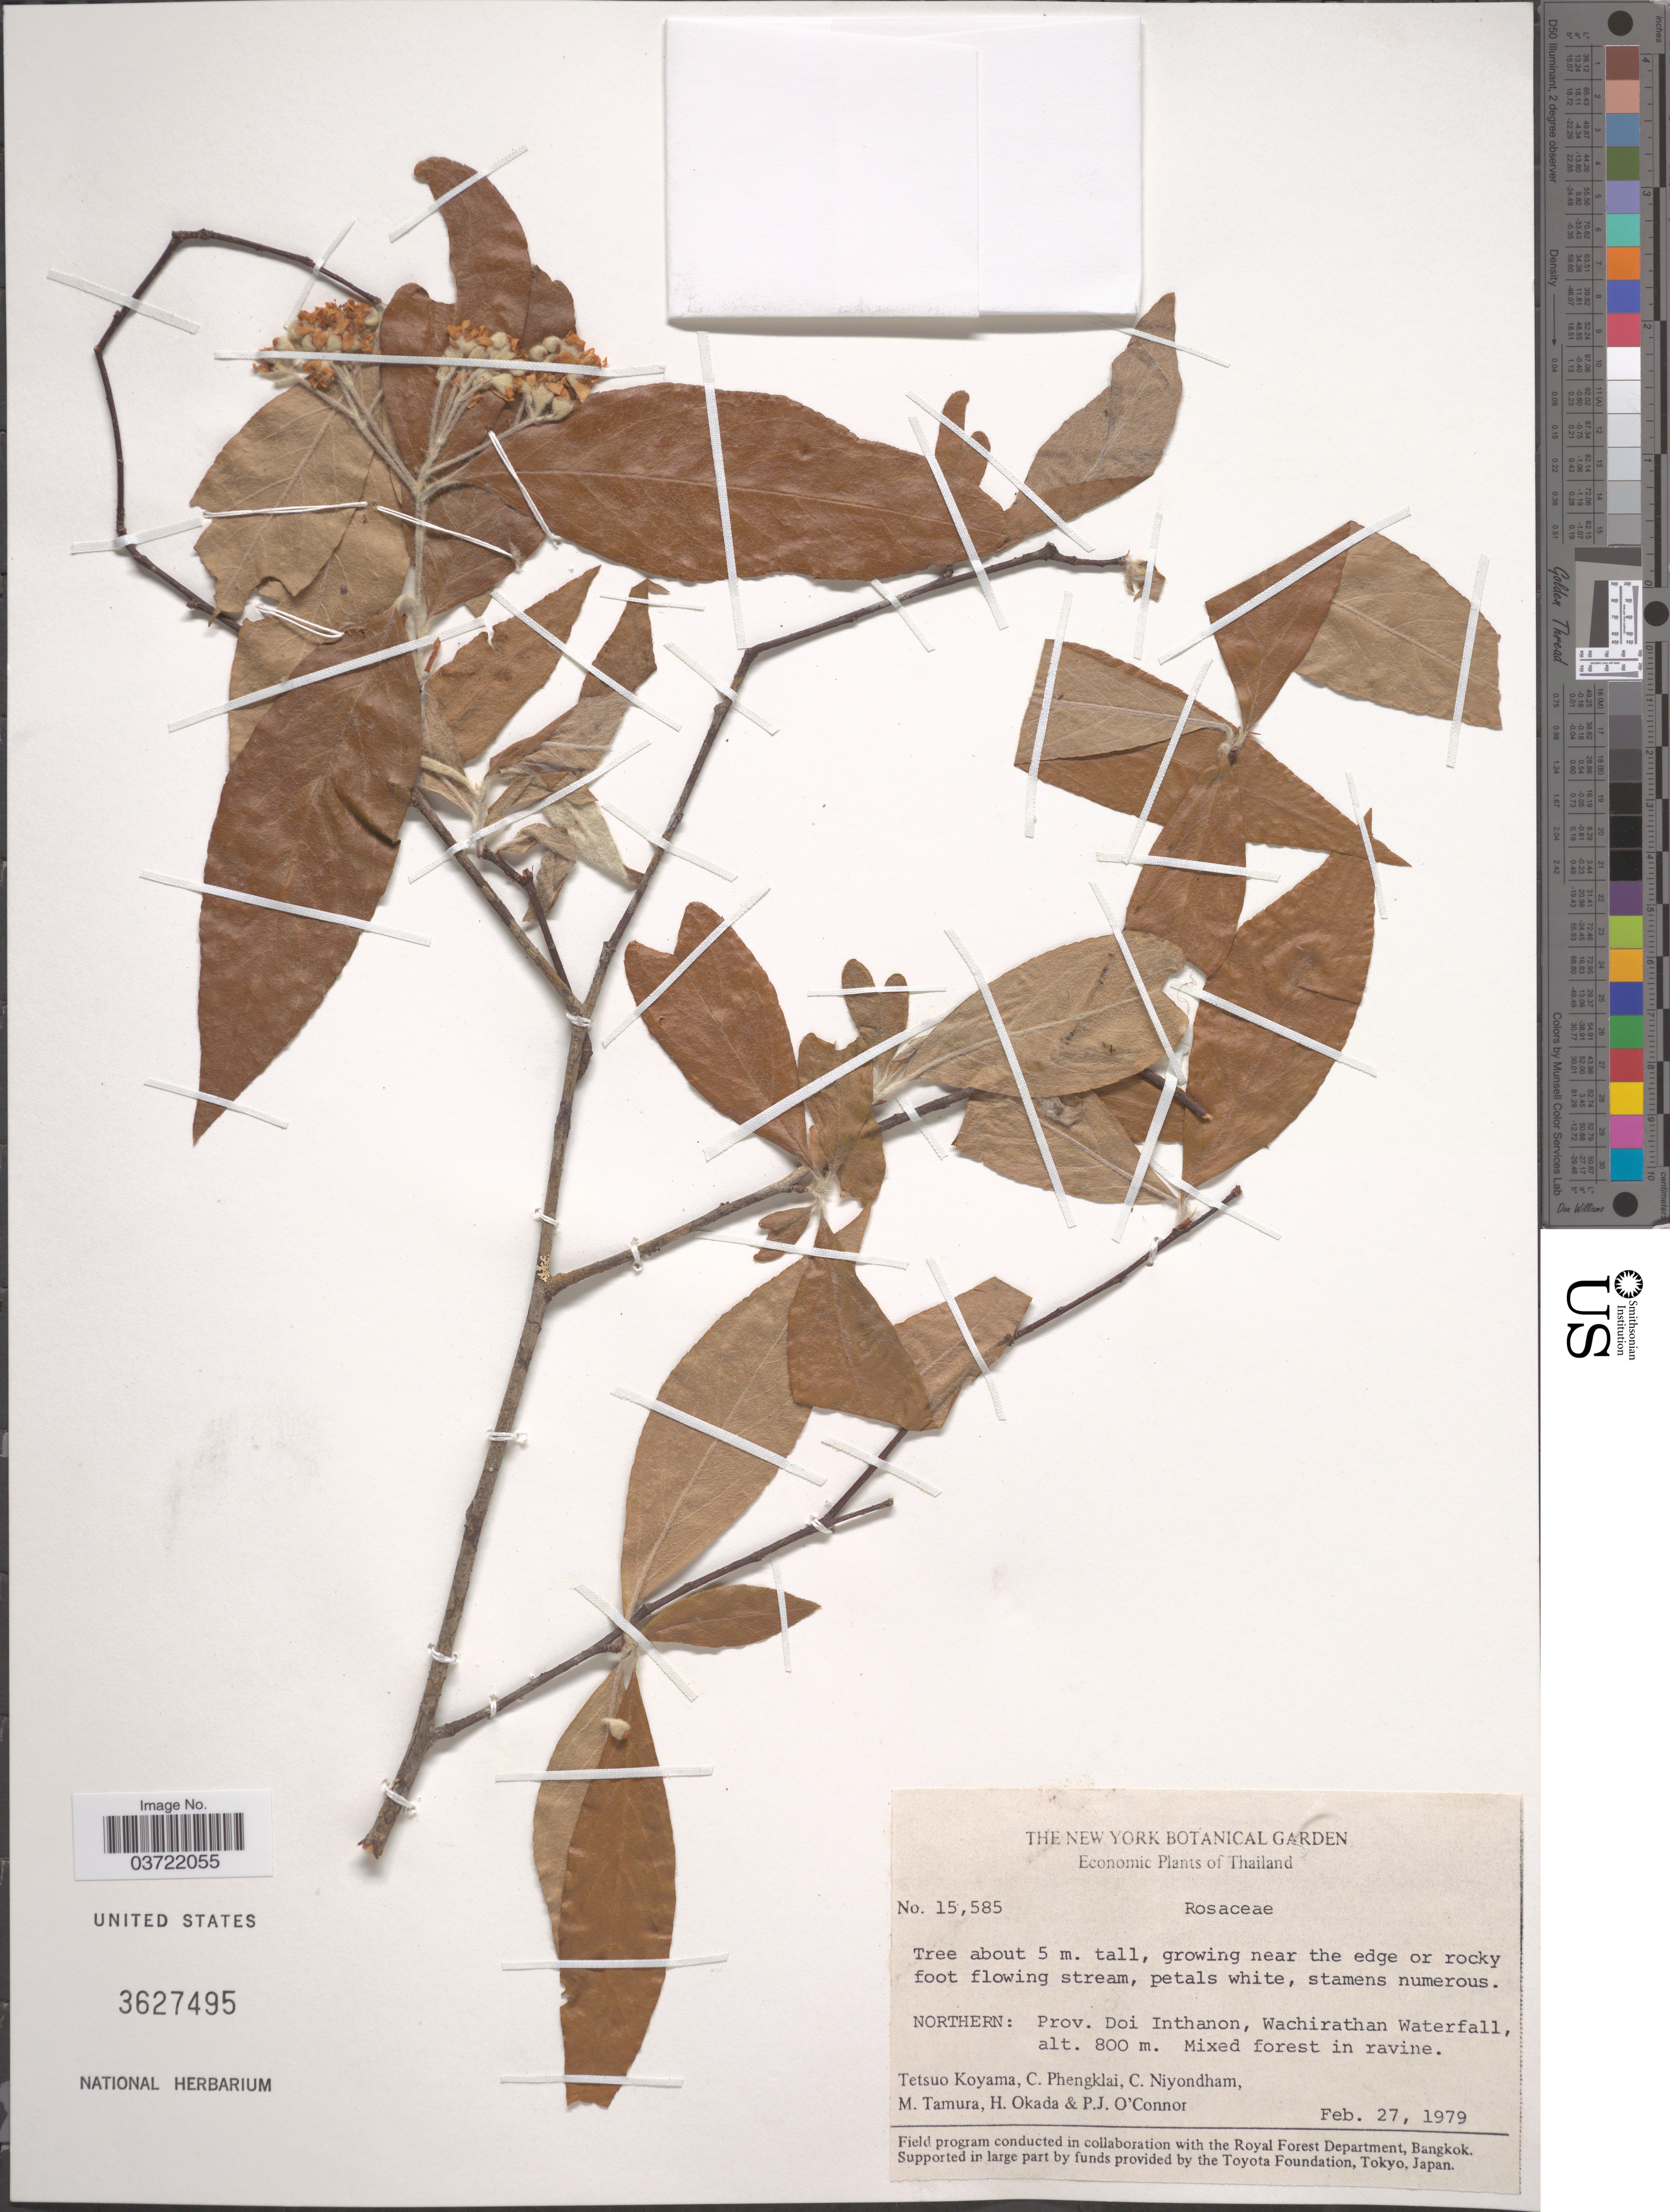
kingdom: Plantae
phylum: Tracheophyta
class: Liliopsida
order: Poales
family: Juncaceae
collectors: T. Koyama, C. Phengklai, C. Niyondham, M. Tamura & et al.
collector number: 15585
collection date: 1979-02-27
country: Thailand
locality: Northern: Prov. Doi Inthanon, Wachirathan Waterfall.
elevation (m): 800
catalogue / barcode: US 3627495